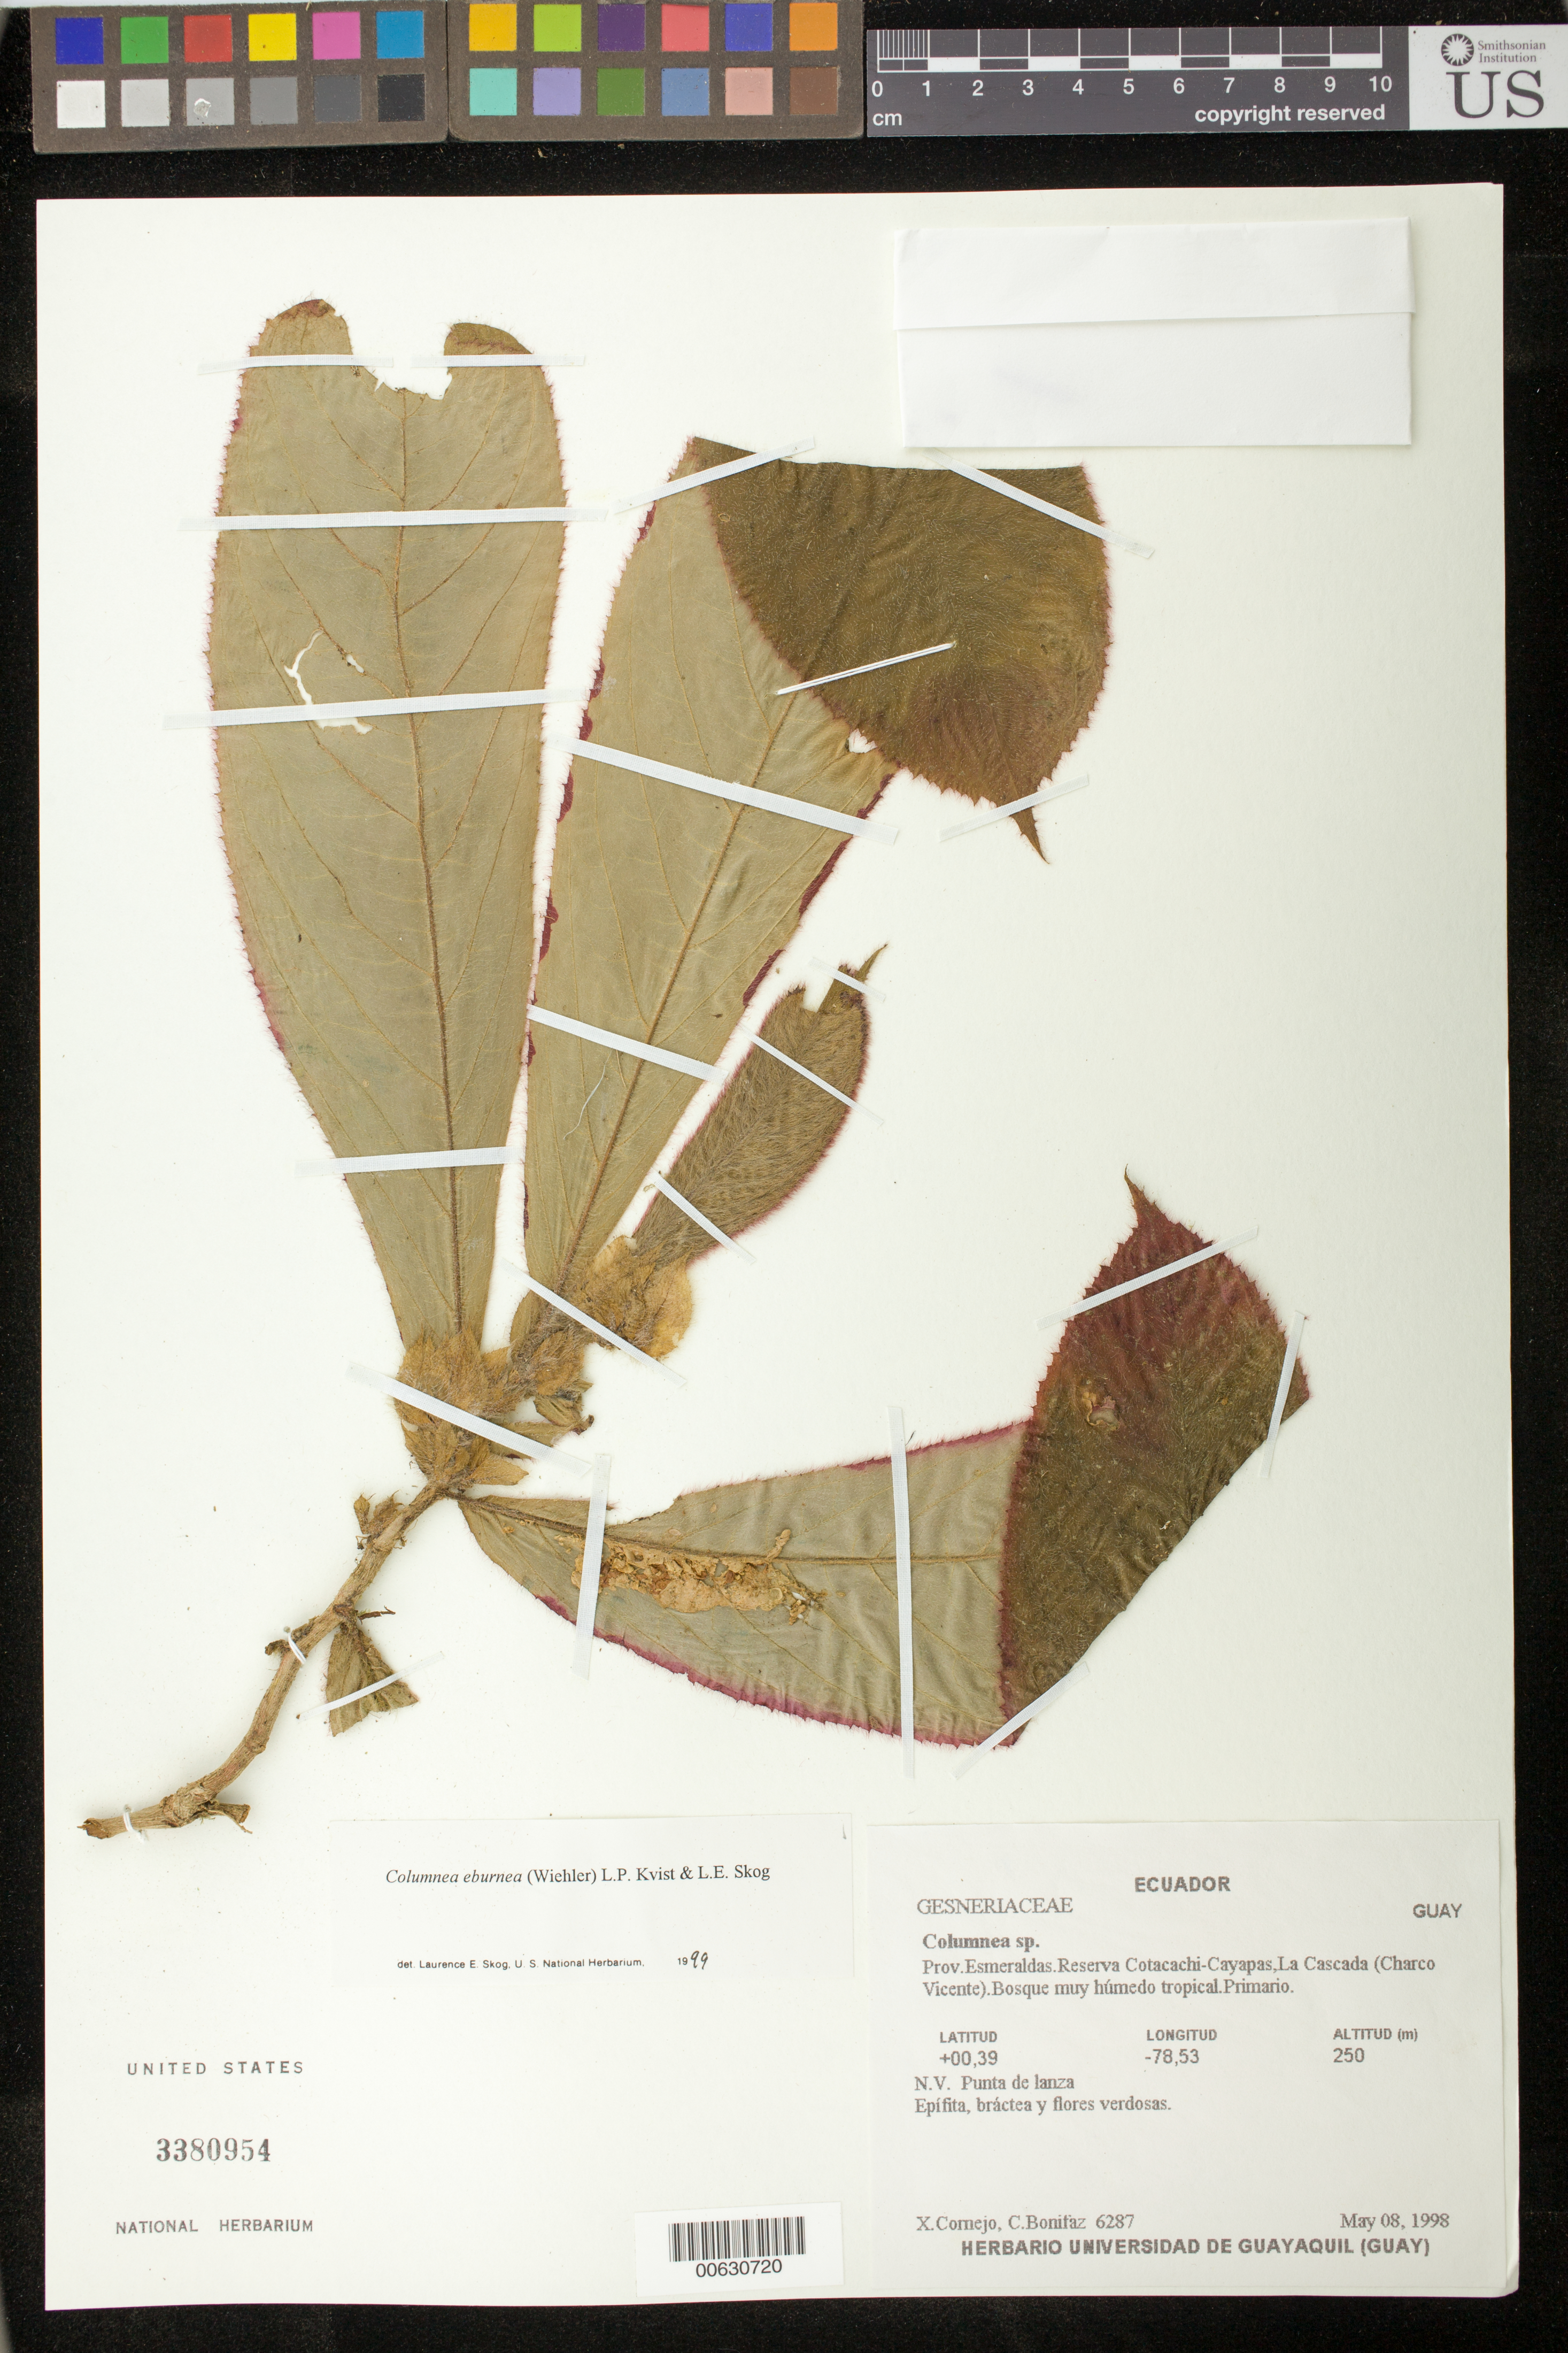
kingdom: Plantae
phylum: Tracheophyta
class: Magnoliopsida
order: Lamiales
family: Gesneriaceae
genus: Columnea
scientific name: Columnea eburnea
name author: (Wiehler) L.P. Kvist & L.E. Skog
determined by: Skog, Laurence E.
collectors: X. F. Cornejo & C. Bonifaz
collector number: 6287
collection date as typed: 08 May 1998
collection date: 1998-05-08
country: Ecuador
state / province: Esmeraldas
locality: Reserva Cotacachi-Cayapas, La Cascada (Charco Vicente)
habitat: Bosque muy húmedo tropical, primario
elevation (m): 250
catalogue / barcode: US 3380954